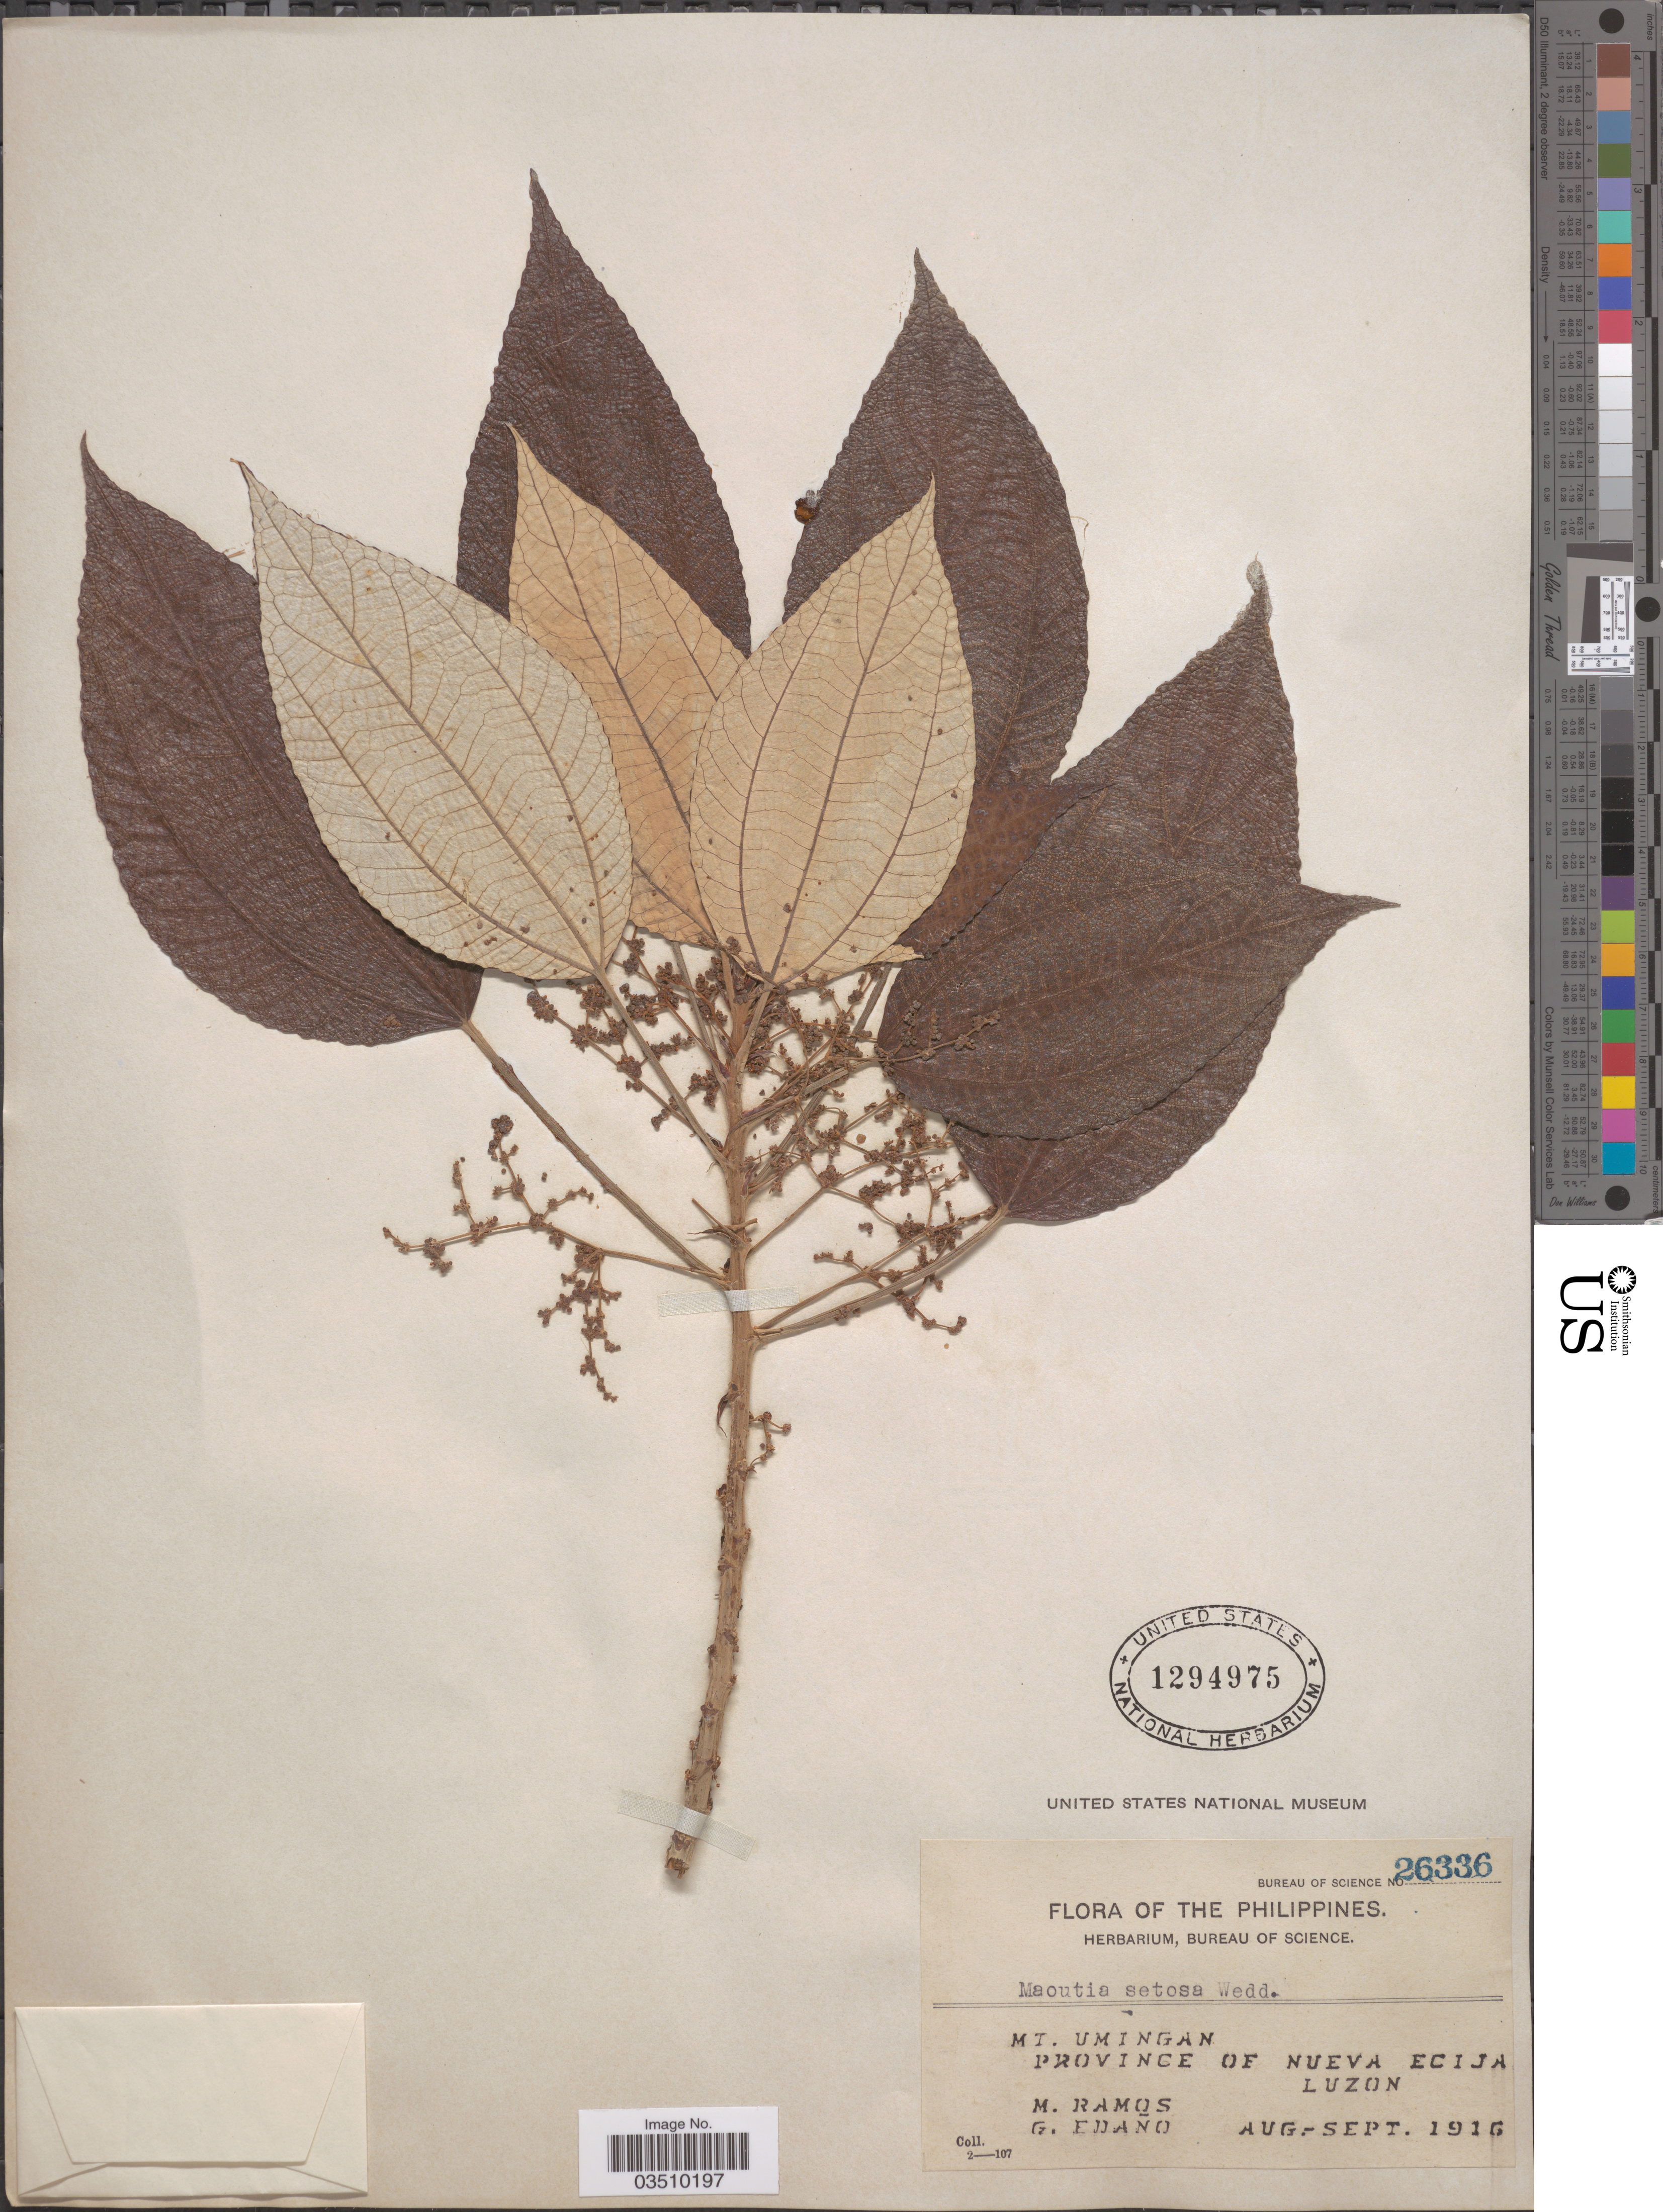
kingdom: Plantae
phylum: Tracheophyta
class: Magnoliopsida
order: Rosales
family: Urticaceae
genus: Maoutia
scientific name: Maoutia setosa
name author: Wedd.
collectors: M. Ramos & G. Edaño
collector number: Bureau of Science 26336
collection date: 1916-08/1916-09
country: Philippines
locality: Mt. Umingan. Province of Nueva Ecija. Luzon.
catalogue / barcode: US 1294975